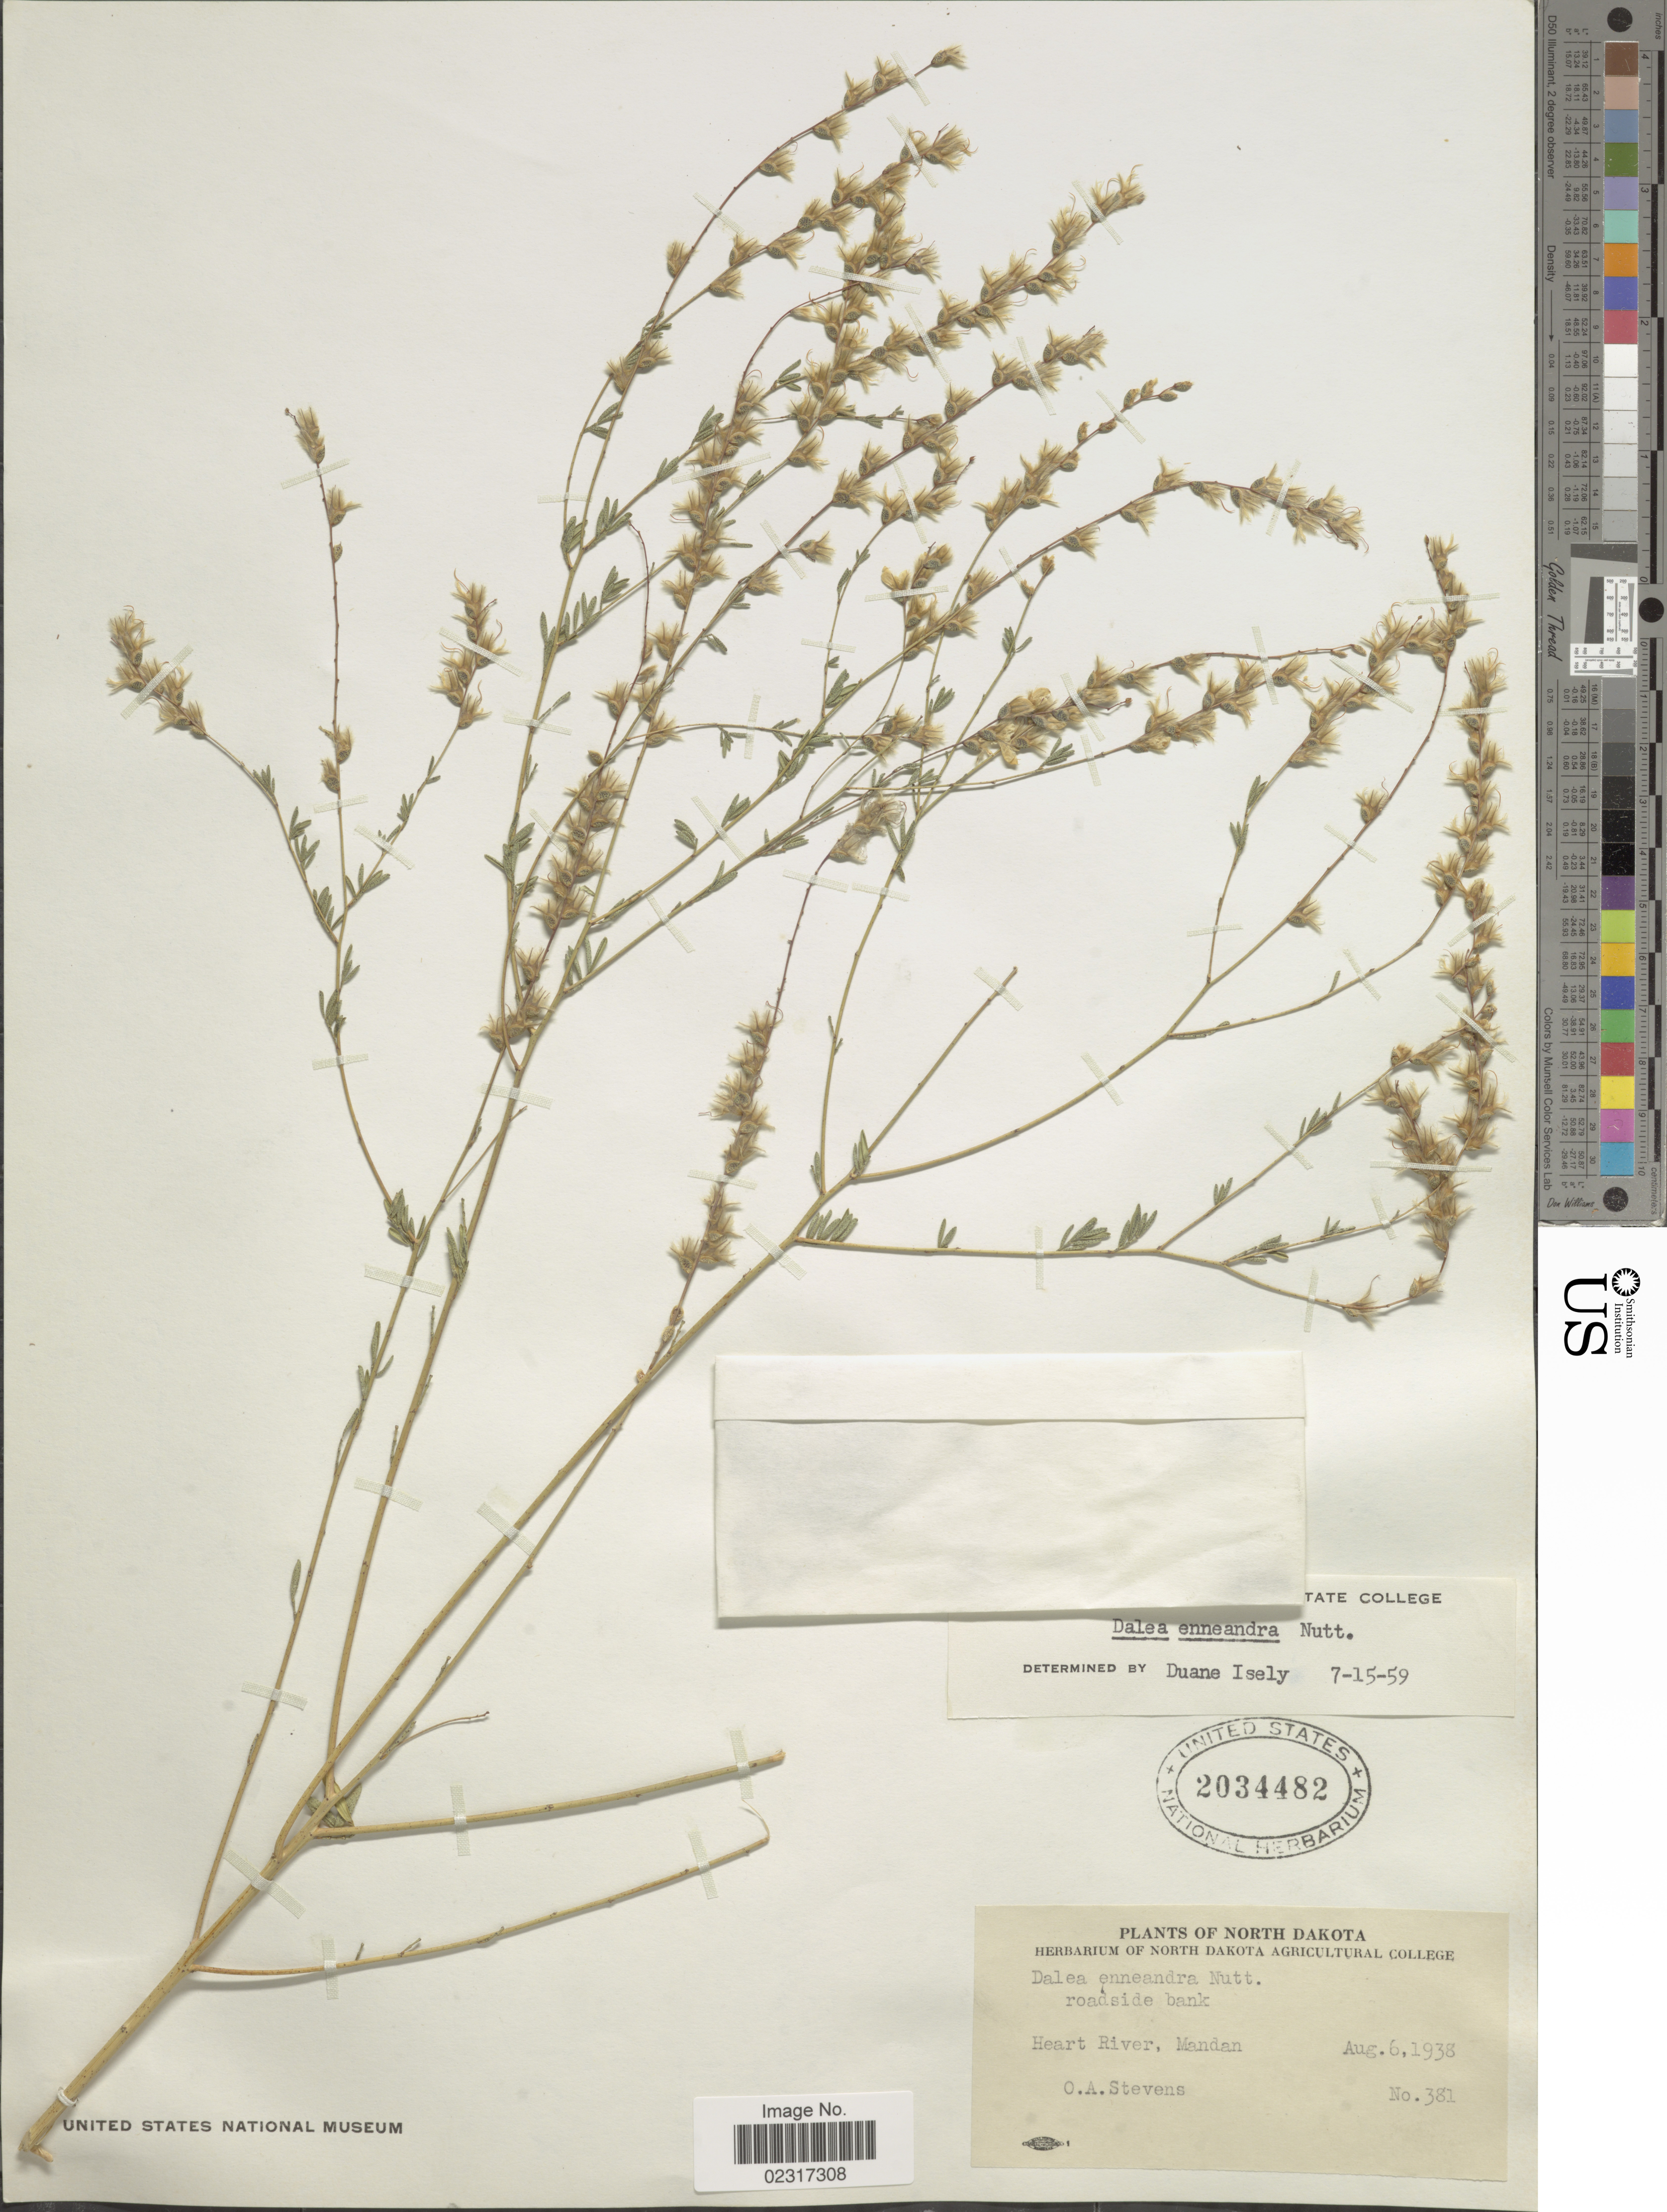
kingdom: Plantae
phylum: Tracheophyta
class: Magnoliopsida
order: Fabales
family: Fabaceae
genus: Dalea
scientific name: Dalea enneandra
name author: Nutt.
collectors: O. A. Stevens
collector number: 381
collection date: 1938-08-06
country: United States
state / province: North Dakota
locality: Heart River, Mandan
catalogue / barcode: US 2034482